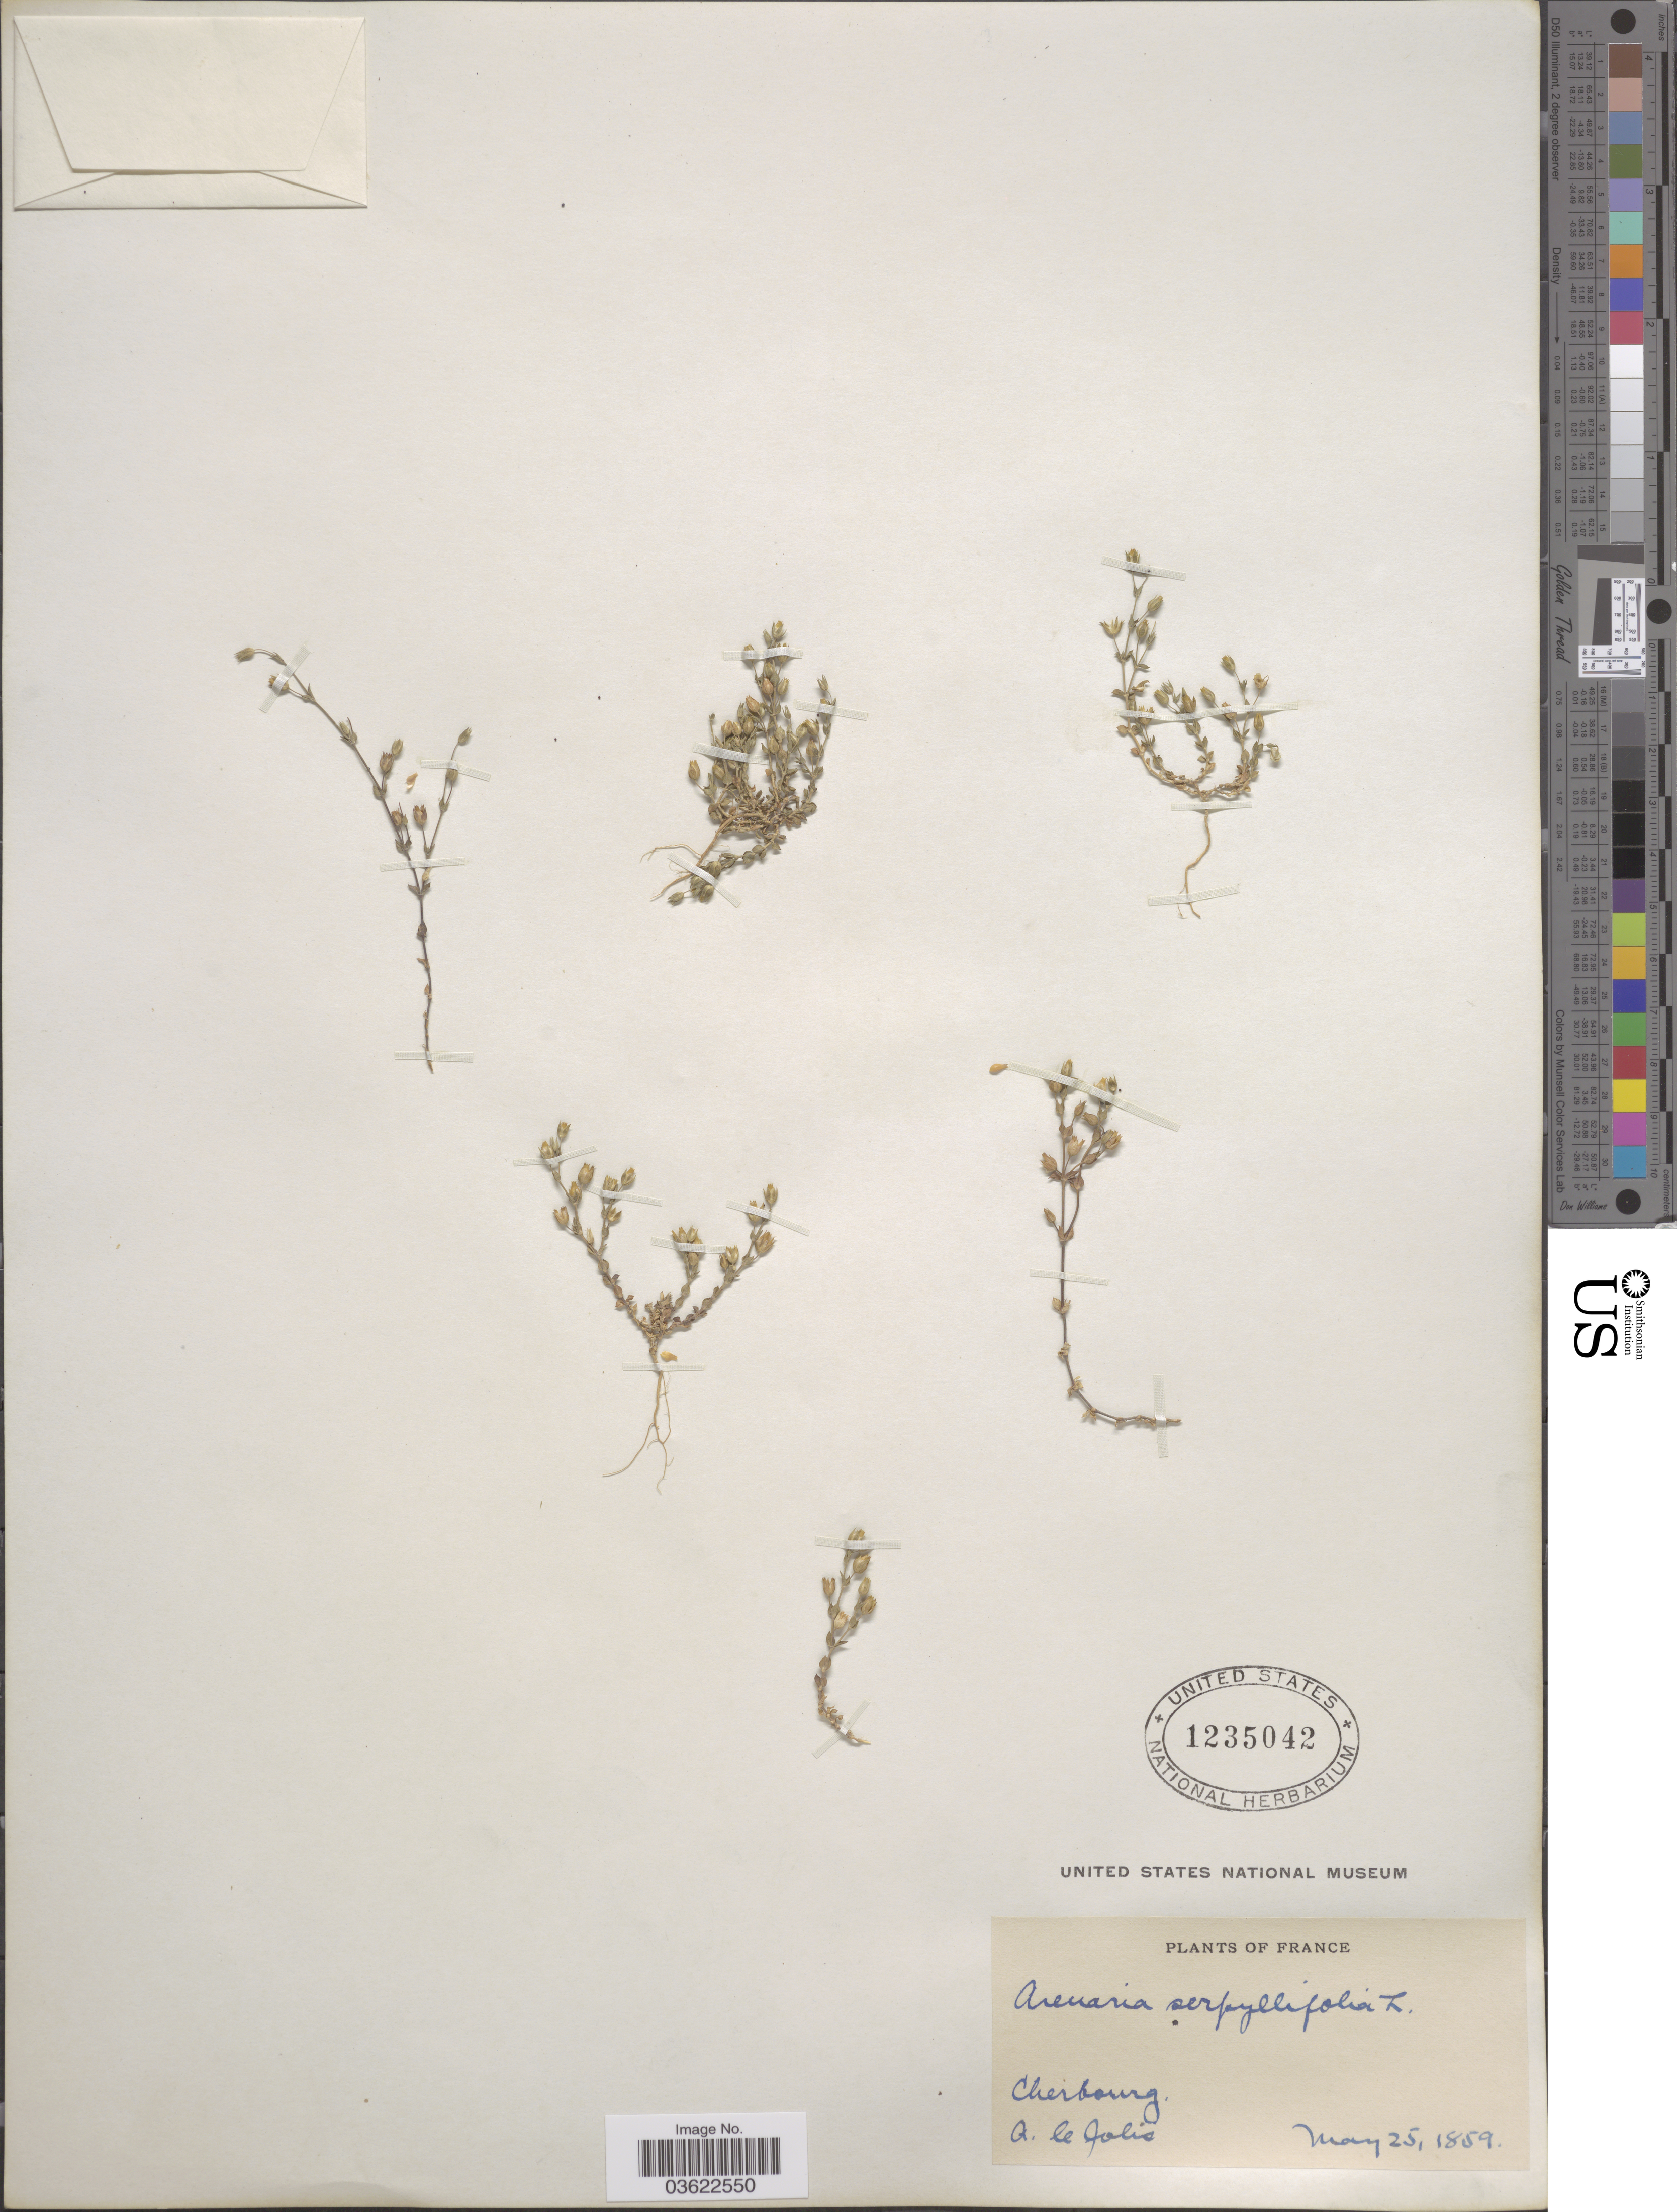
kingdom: Plantae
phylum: Tracheophyta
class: Magnoliopsida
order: Caryophyllales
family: Caryophyllaceae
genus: Arenaria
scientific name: Arenaria serpyllifolia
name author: L.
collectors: A. F. Le Jolis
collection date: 1859-05-25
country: France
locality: Cherbourg.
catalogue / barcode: US 1235042